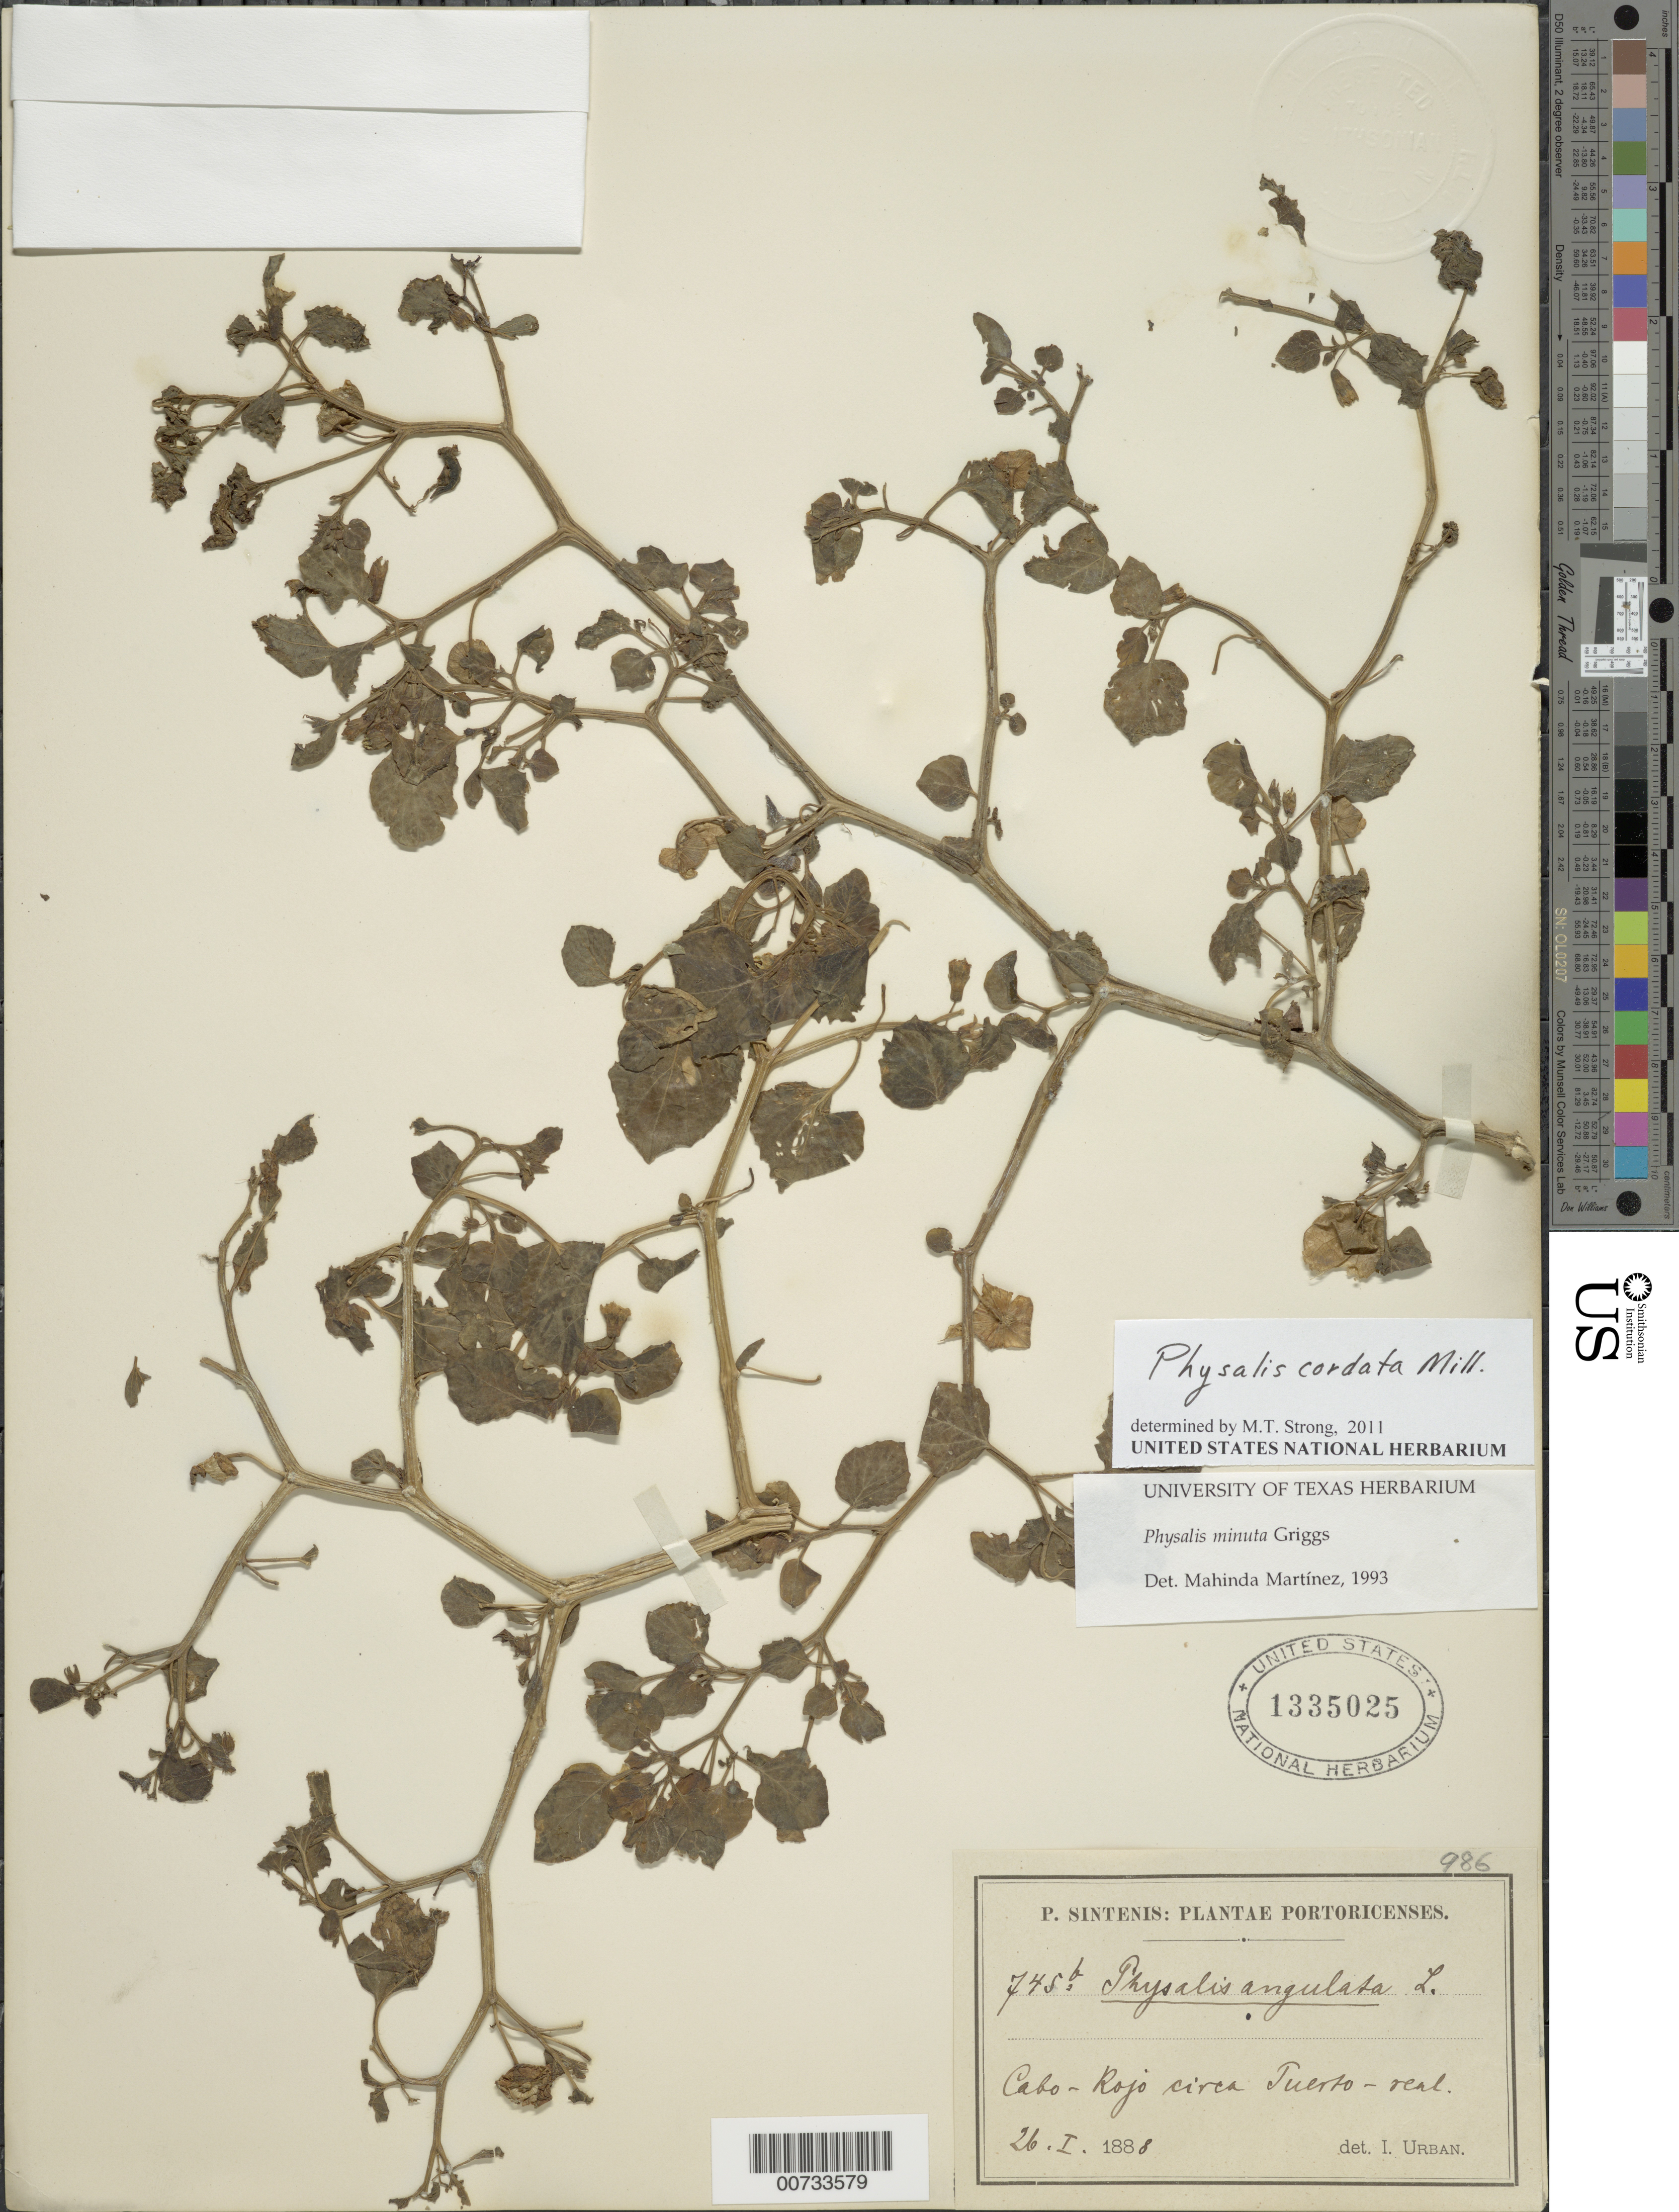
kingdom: Plantae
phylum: Tracheophyta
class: Magnoliopsida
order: Solanales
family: Solanaceae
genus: Physalis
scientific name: Physalis cordata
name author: Mill.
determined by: Strong, M. T., (US), Smithsonian Institution - National Museum of Natural History (UNITED STATES)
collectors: P. Sintenis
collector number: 745b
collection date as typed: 26 Jan 1888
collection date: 1888-01-26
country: Puerto Rico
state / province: Cabo Rojo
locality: Cabo Rojo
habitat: Circa Puerto-Real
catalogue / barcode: US 1335025